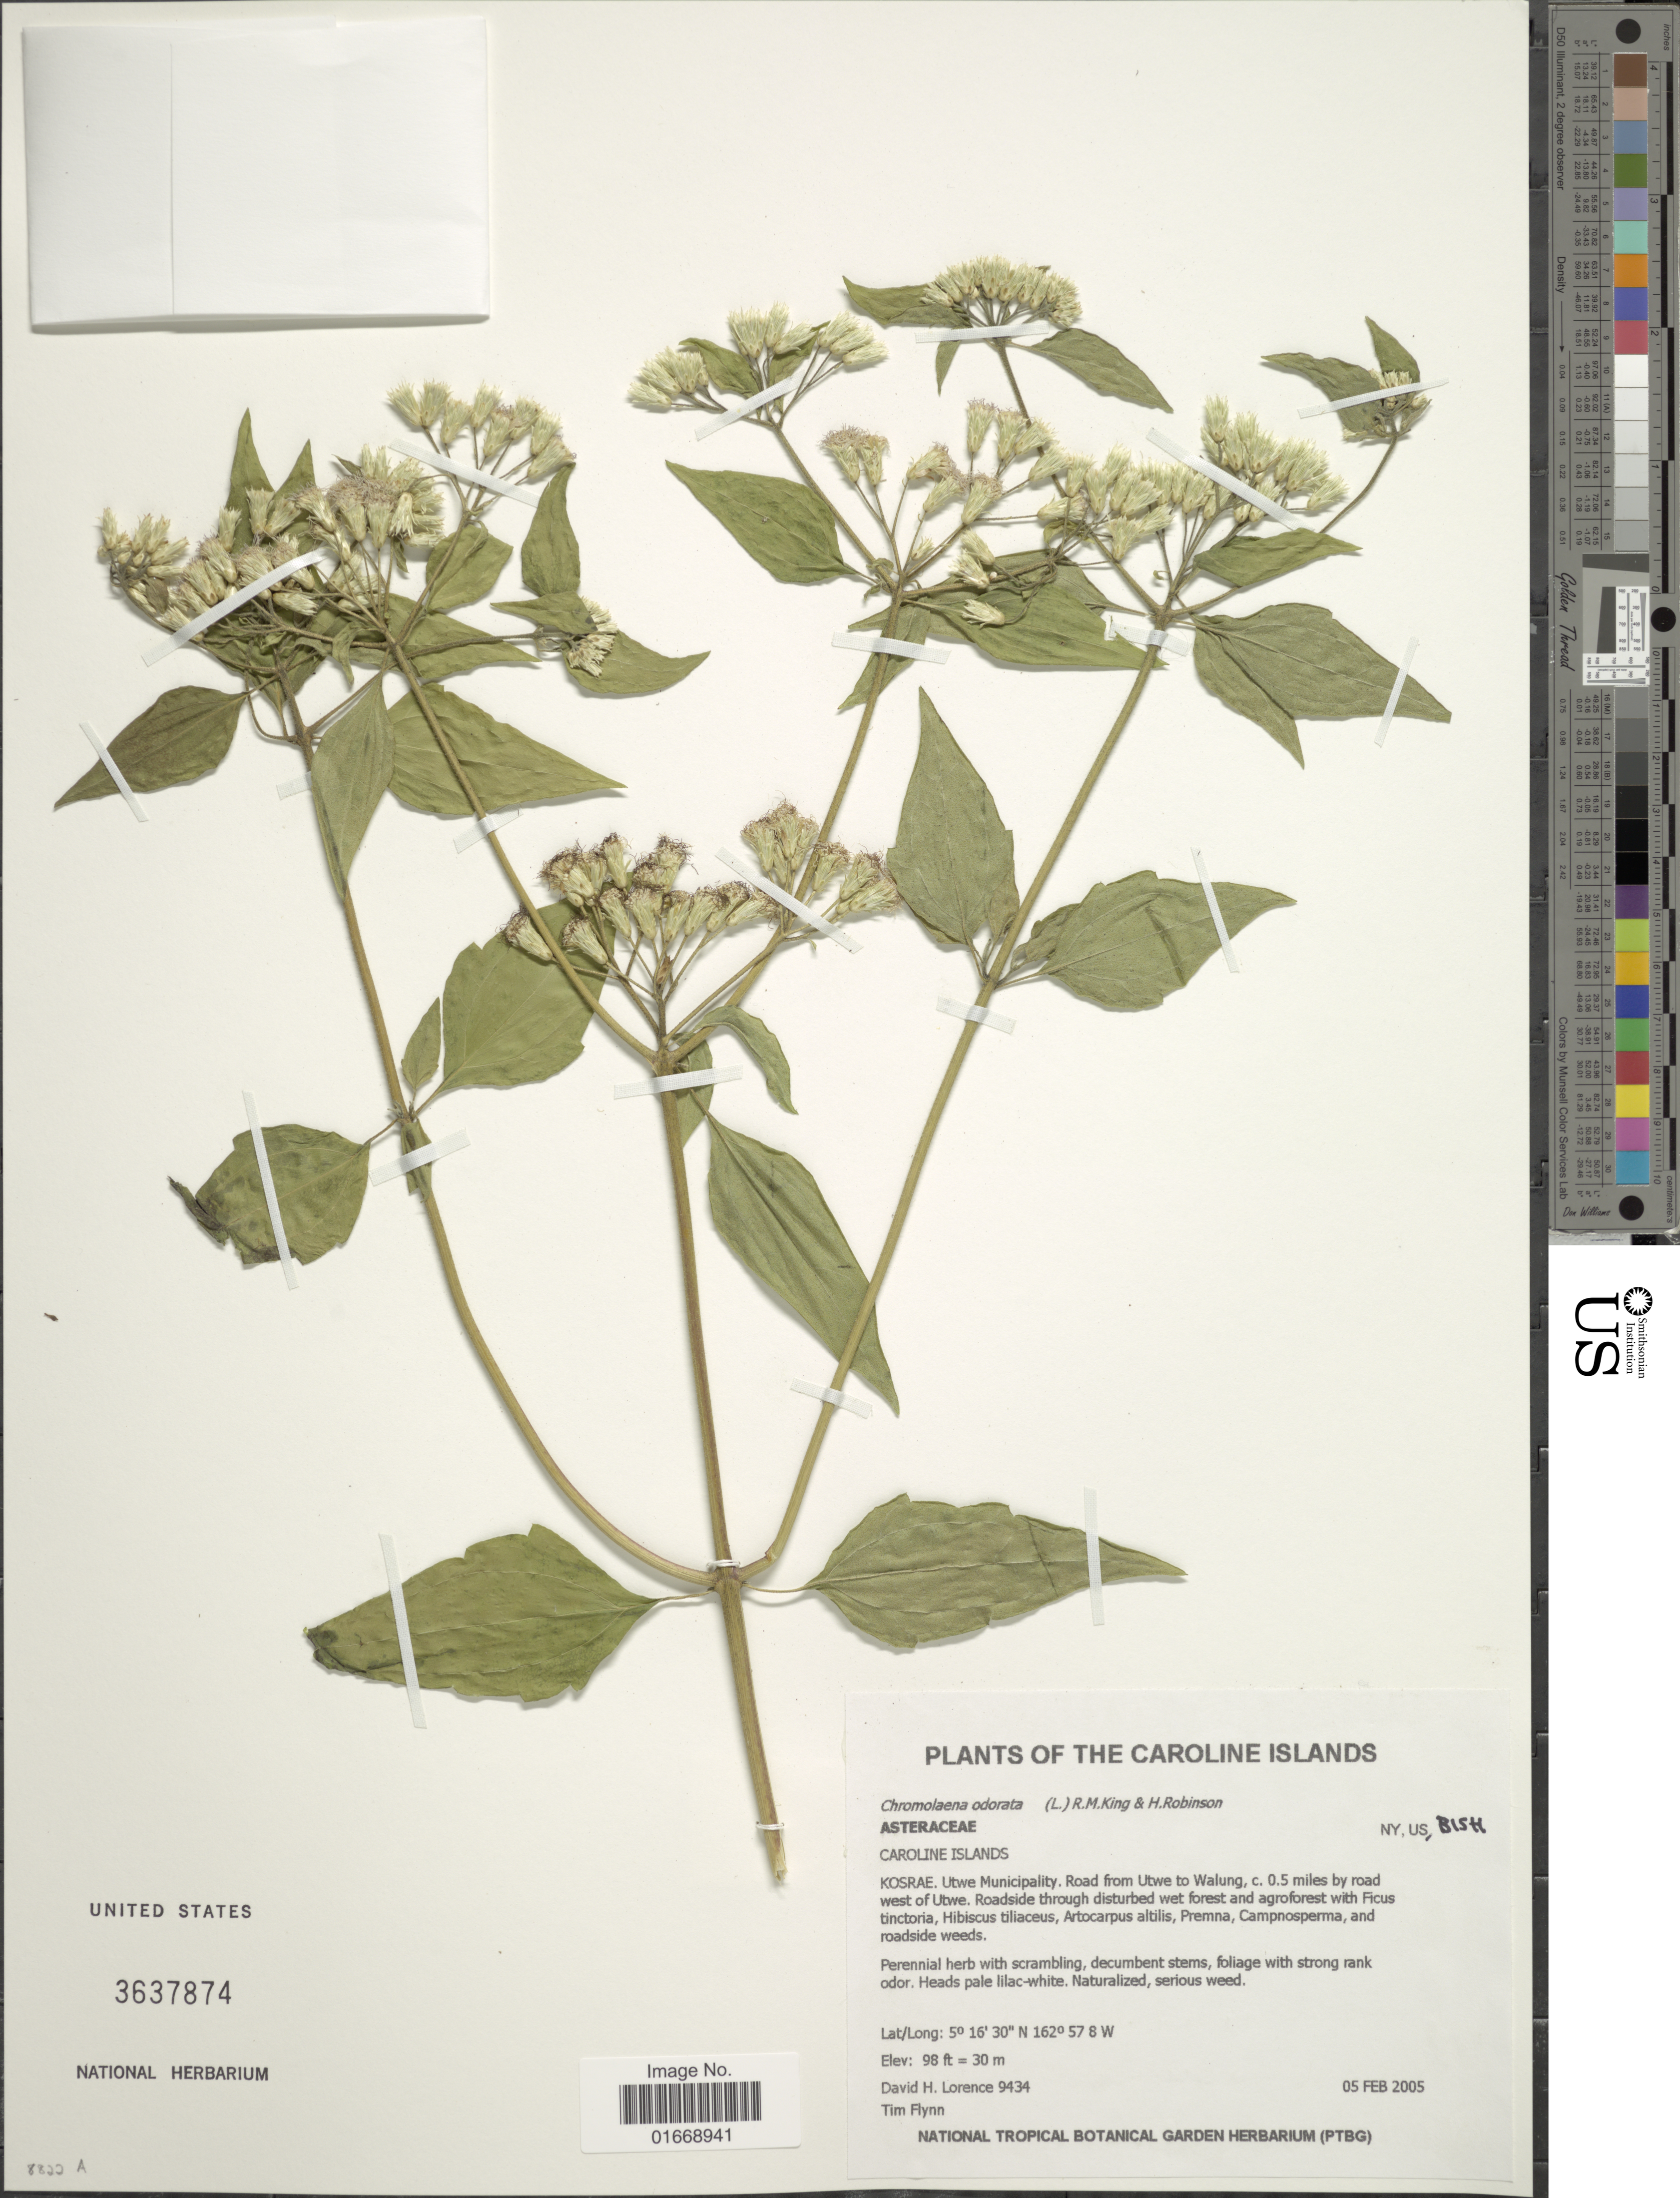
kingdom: Plantae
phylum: Tracheophyta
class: Magnoliopsida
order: Asterales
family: Asteraceae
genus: Chromolaena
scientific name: Chromolaena odorata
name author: (L.) R.M. King & H. Rob.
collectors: D. Lorence & T. Flynn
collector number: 9434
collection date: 2005-02-05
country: Micronesia, Federated States of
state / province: Kosrae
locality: Caroline Islands, Kosrae, Utwe Municipality, road from Utwe to Walung, c 0.5 miles by road west of Utwe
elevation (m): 30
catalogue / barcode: US 3637874